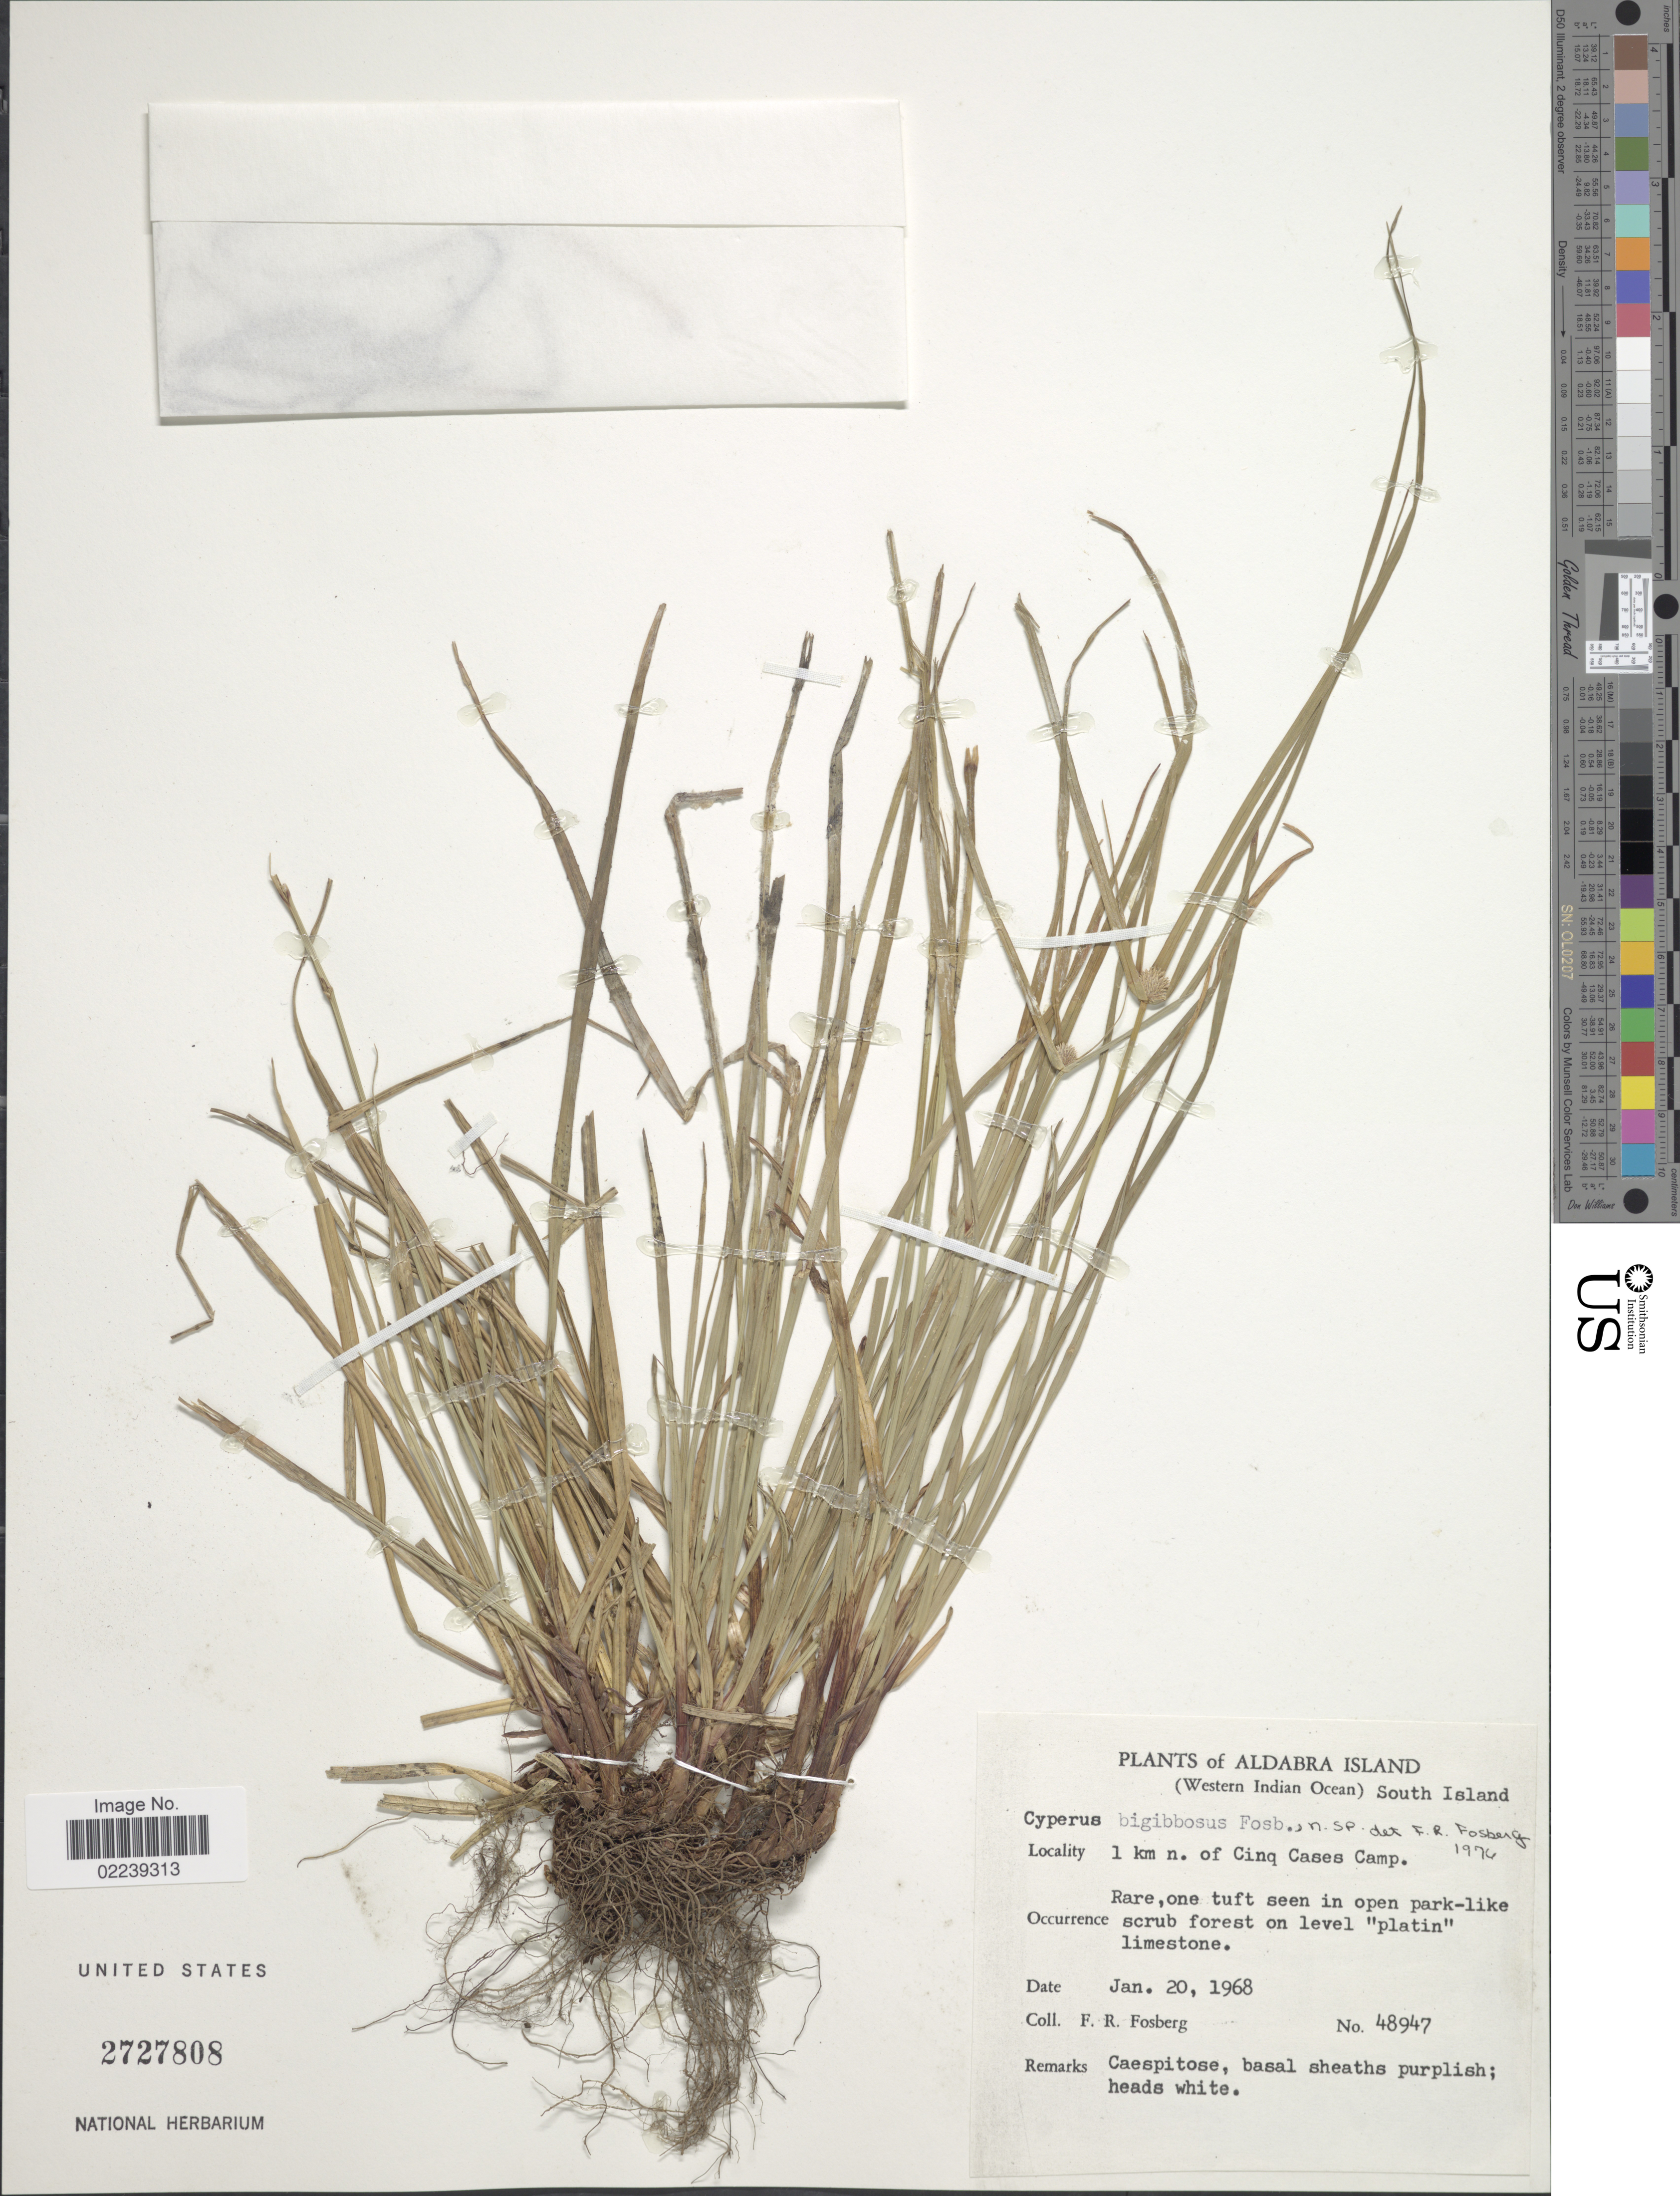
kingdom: Plantae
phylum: Tracheophyta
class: Liliopsida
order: Poales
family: Cyperaceae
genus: Cyperus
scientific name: Cyperus bigibbosa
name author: Fosberg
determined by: Strong, M. T., (US), Smithsonian Institution - National Museum of Natural History (UNITED STATES)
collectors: F. R. Fosberg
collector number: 48947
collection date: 1968-01-20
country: Seychelles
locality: Aldabra Island (Western Indian Ocean) South Island, 1 km n. of Cinq Cases Camp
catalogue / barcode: US 2727808